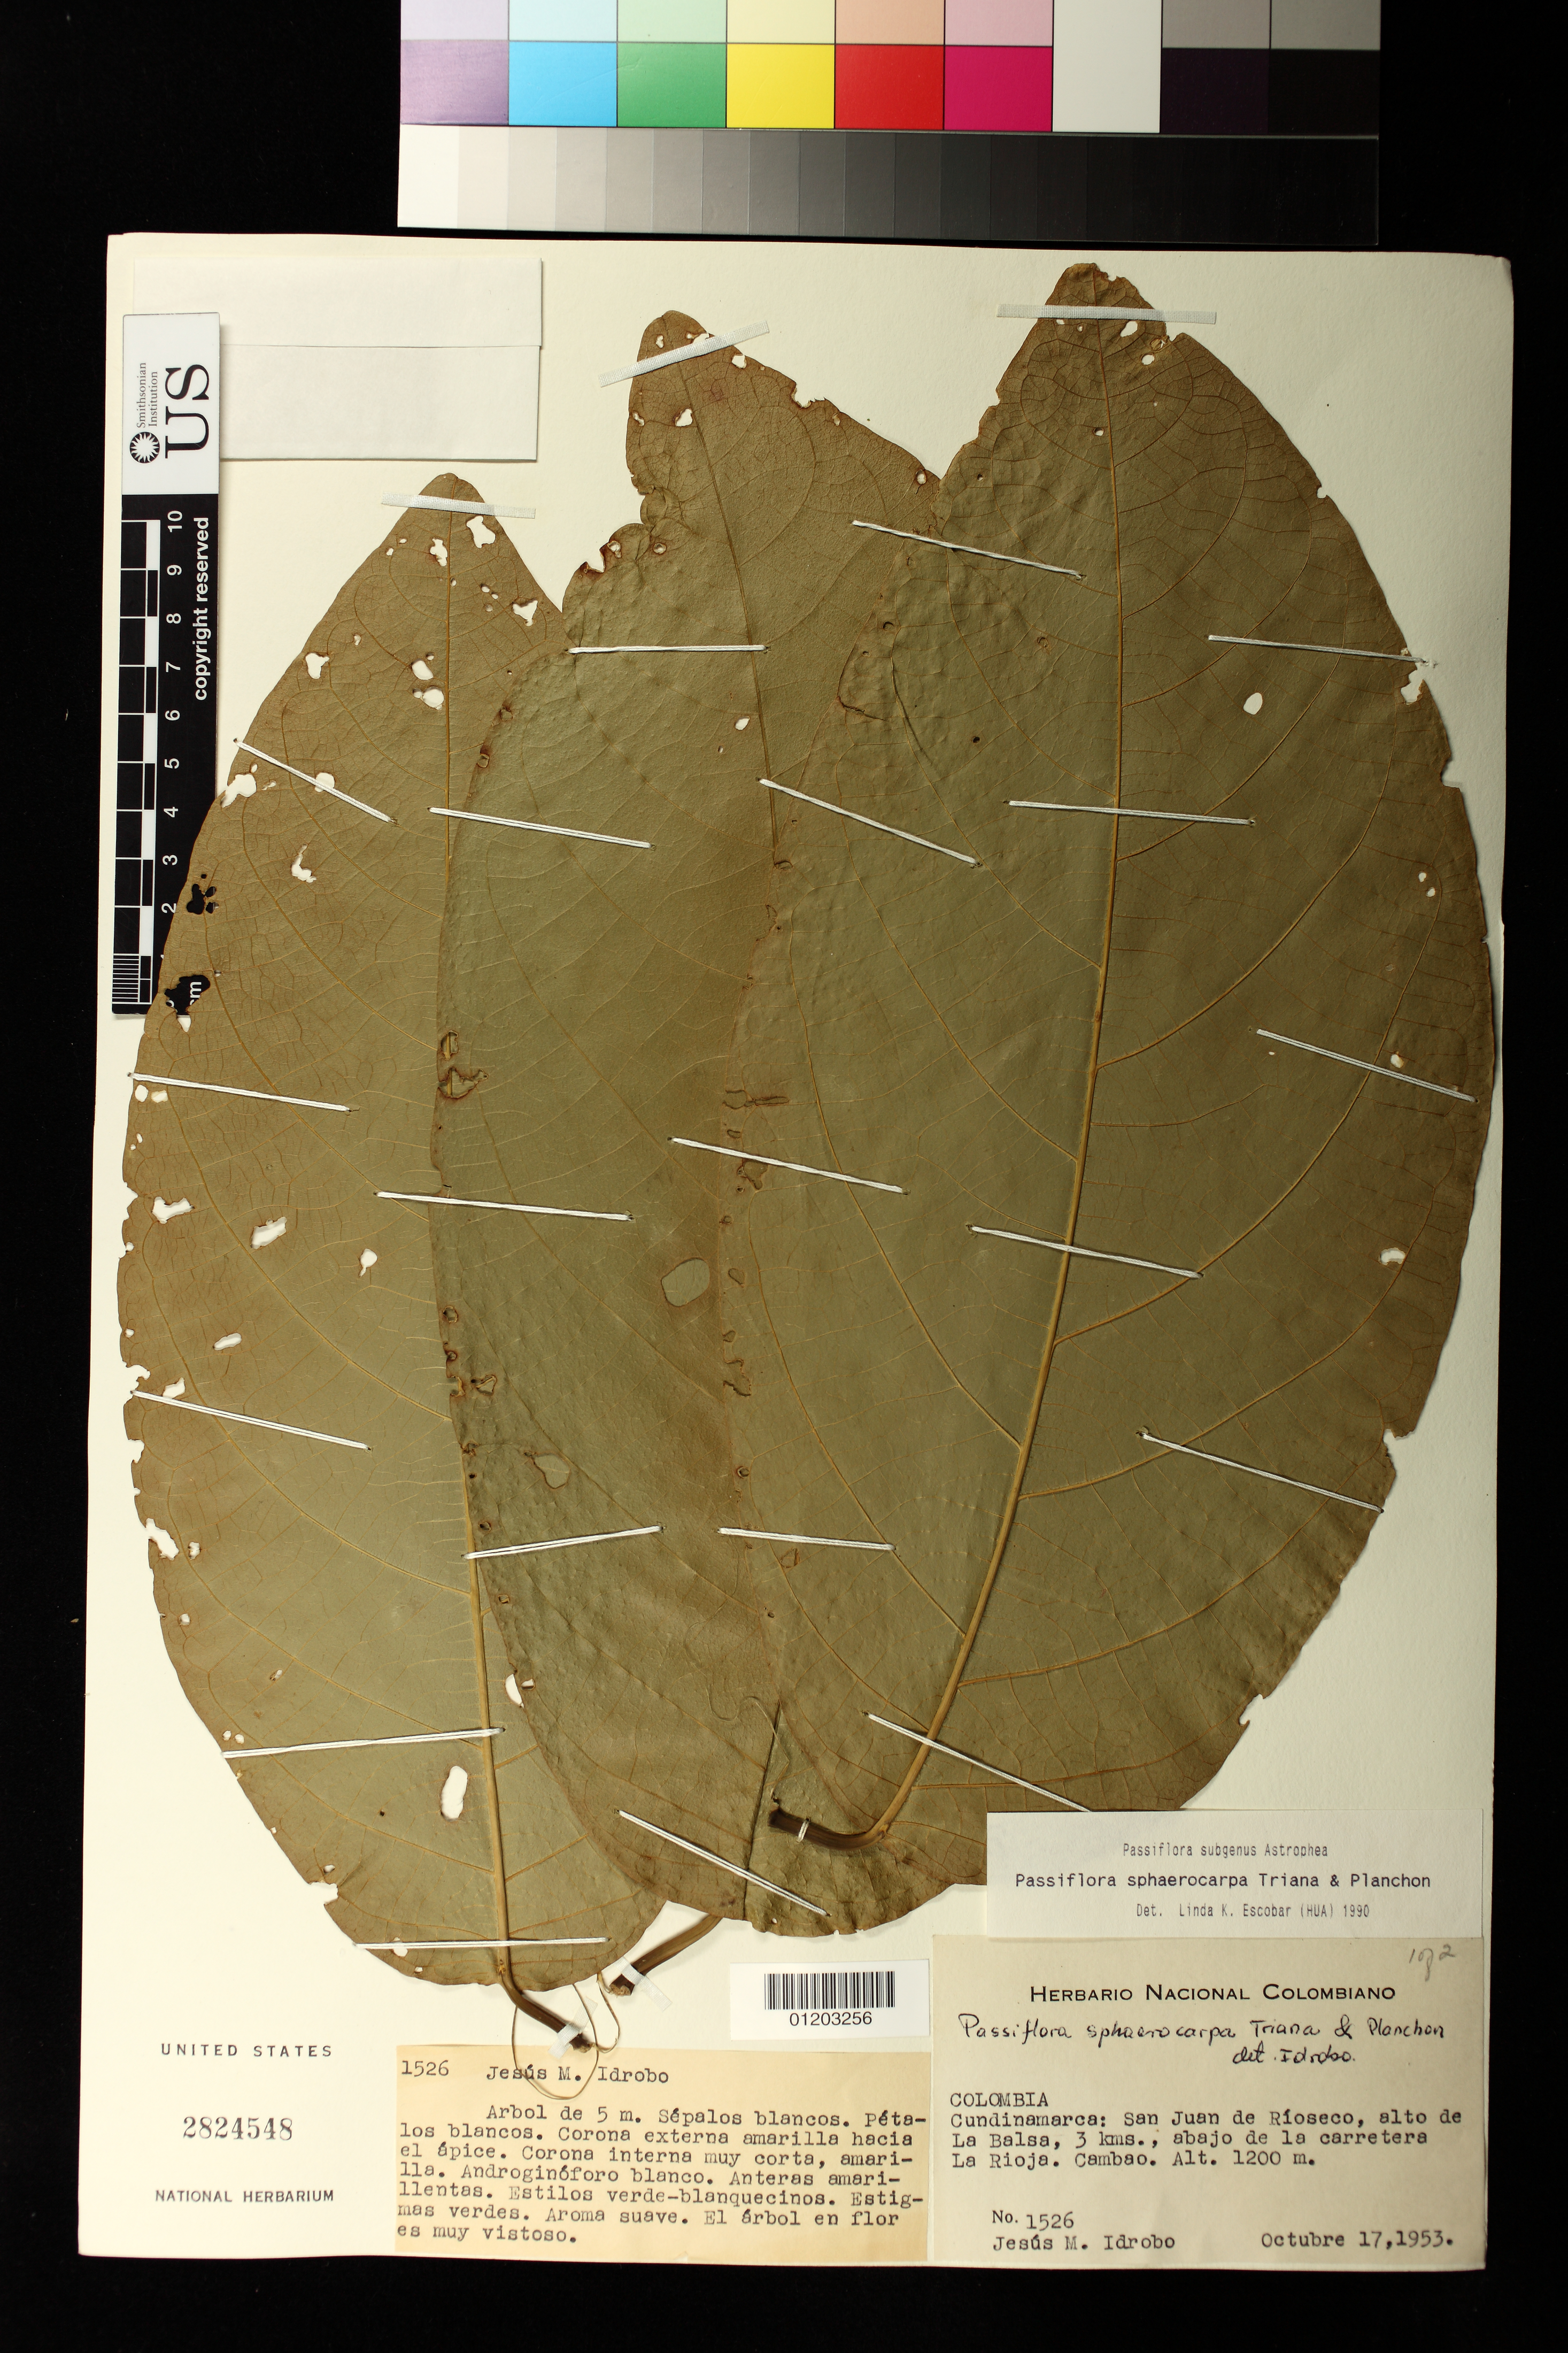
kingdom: Plantae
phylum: Tracheophyta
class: Magnoliopsida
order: Malpighiales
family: Passifloraceae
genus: Passiflora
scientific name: Passiflora sphaerocarpa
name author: Triana & Planch.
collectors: J. M. Idrobo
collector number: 1526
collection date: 1953-10-17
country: Colombia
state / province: Cundinamarca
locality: Cundinamarca: San Juan de Rioseco, alto de La Balsa, 3 kms., abajo de la carretera La Rioja. Cambao.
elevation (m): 1200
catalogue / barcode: US 2824548